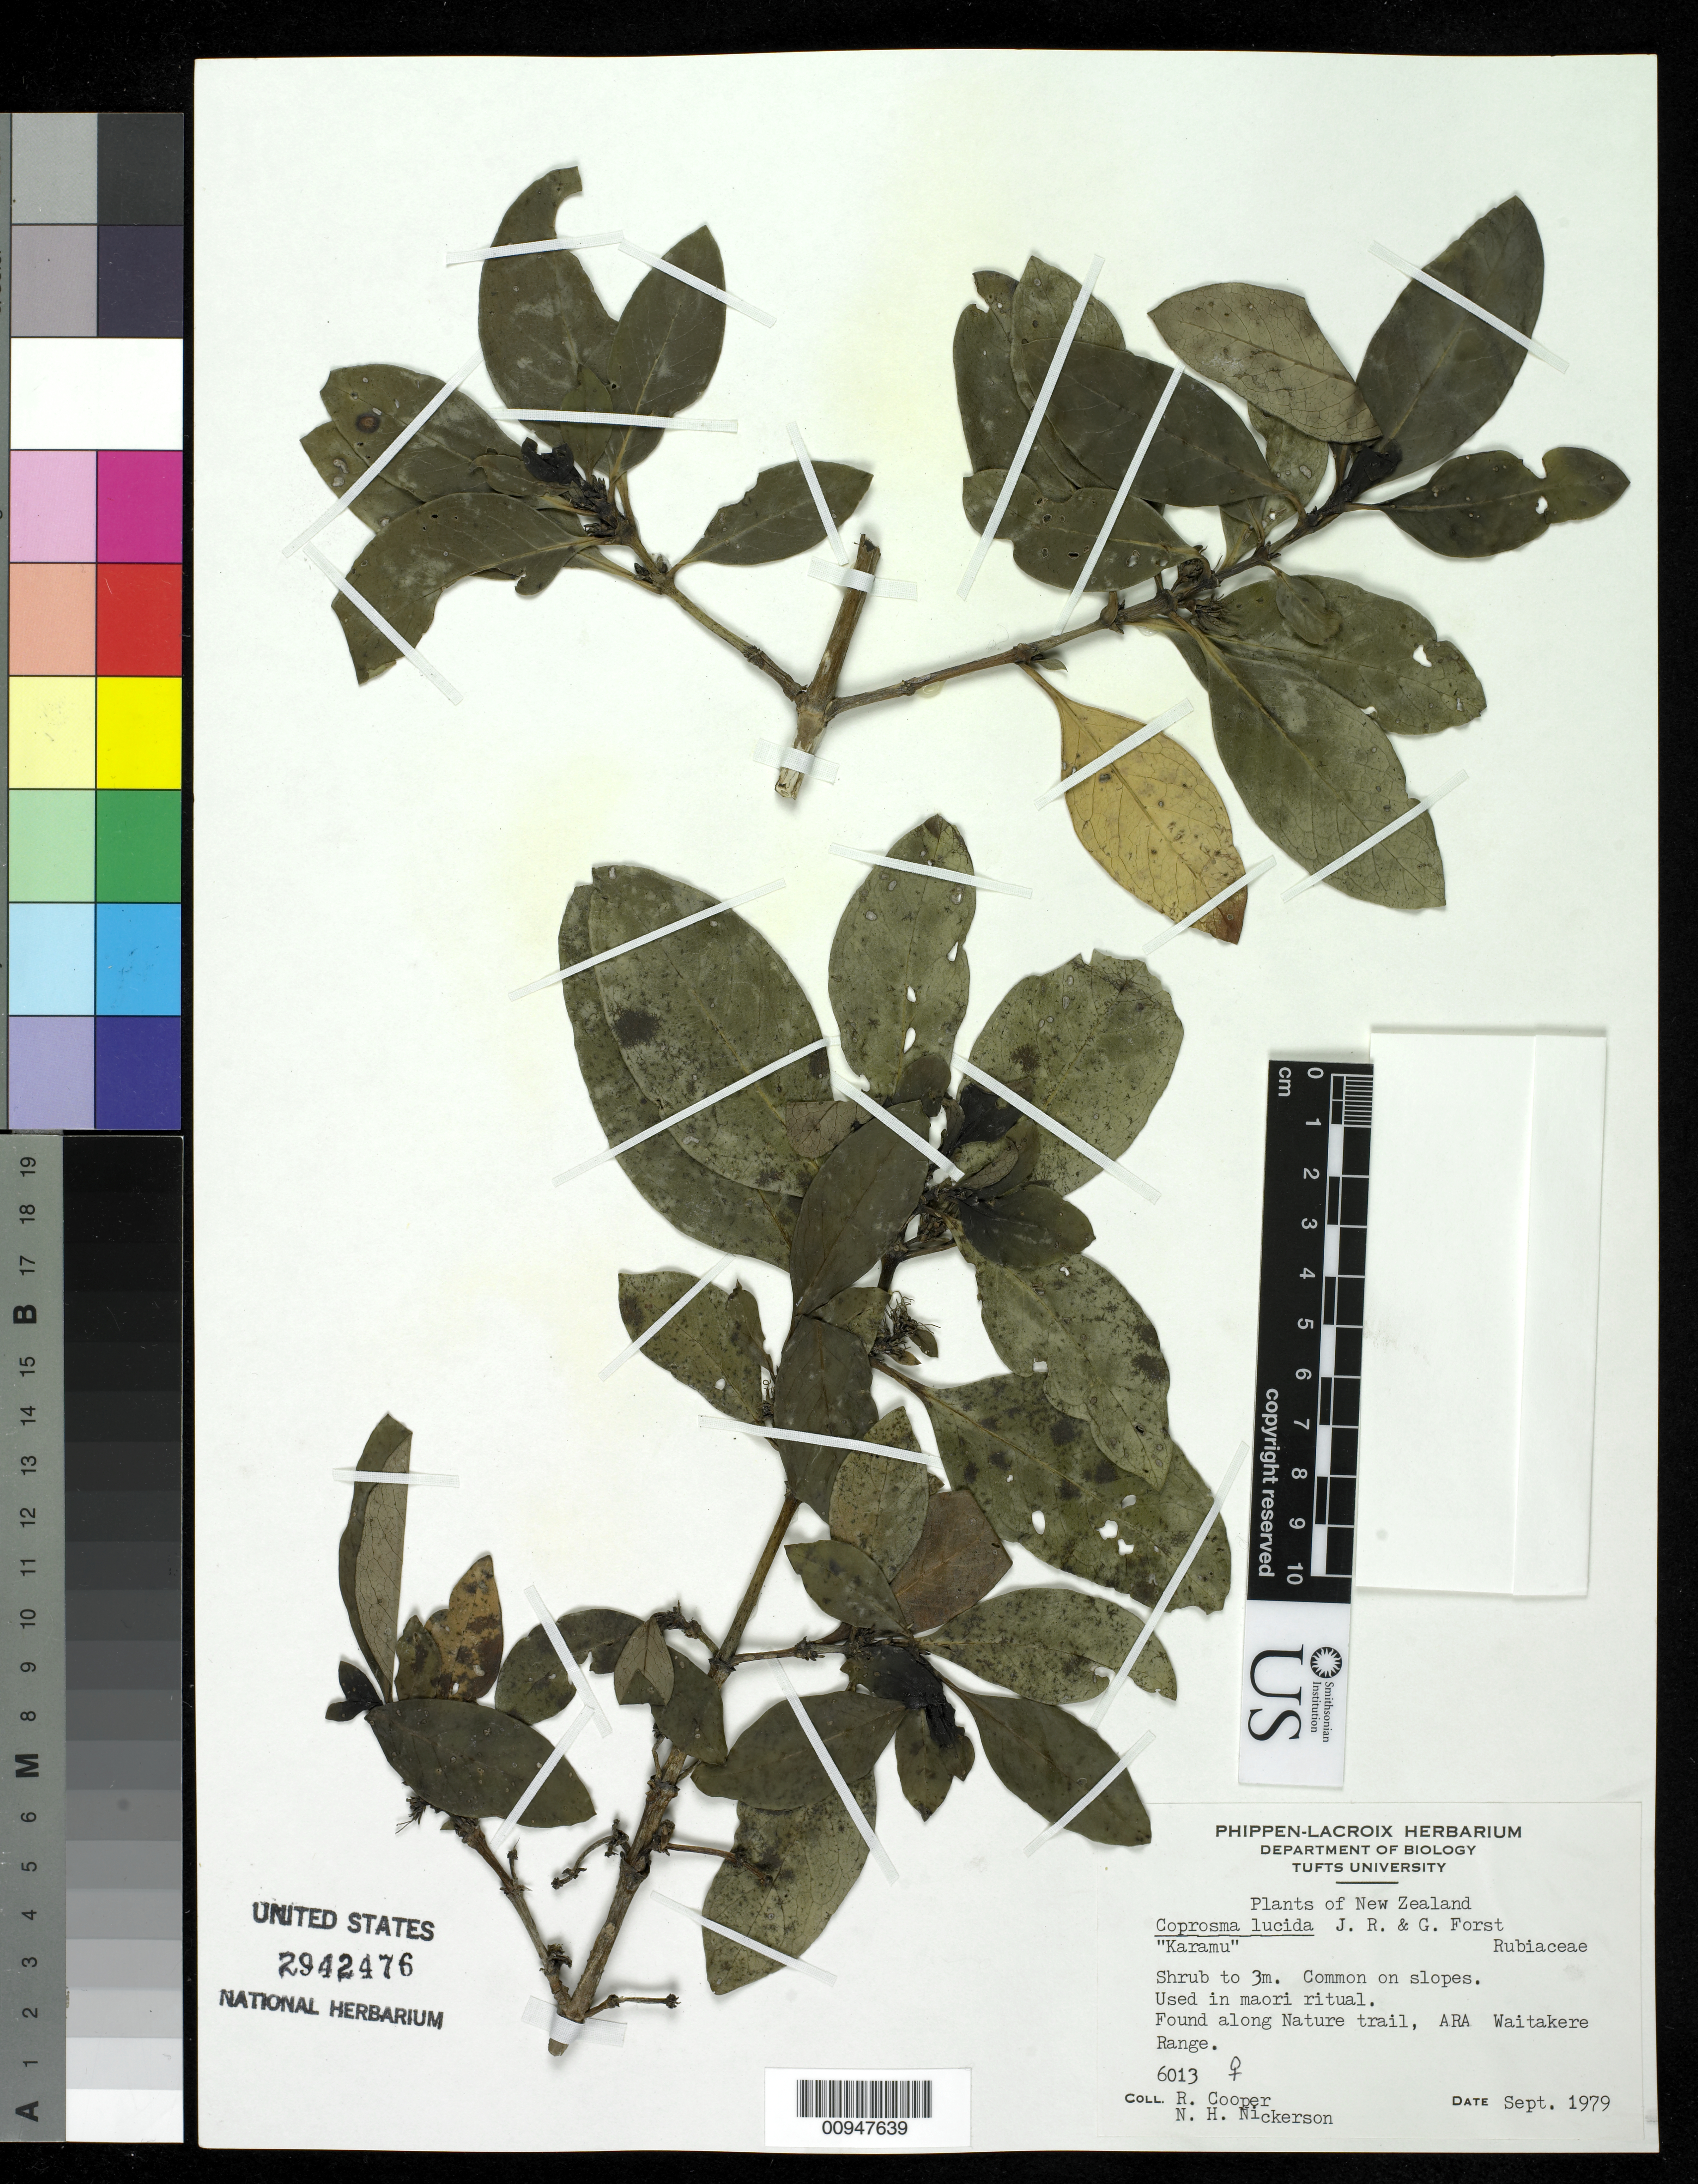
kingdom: Plantae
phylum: Tracheophyta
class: Magnoliopsida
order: Gentianales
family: Rubiaceae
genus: Coprosma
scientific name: Coprosma lucida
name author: J.R. Forst. & G. Forst.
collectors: R. Cooper & N. Nickerson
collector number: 6013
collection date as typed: Sep 1979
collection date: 1979-09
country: New Zealand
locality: ARA Waitakere Range found along Nature trail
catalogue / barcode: US 2942476